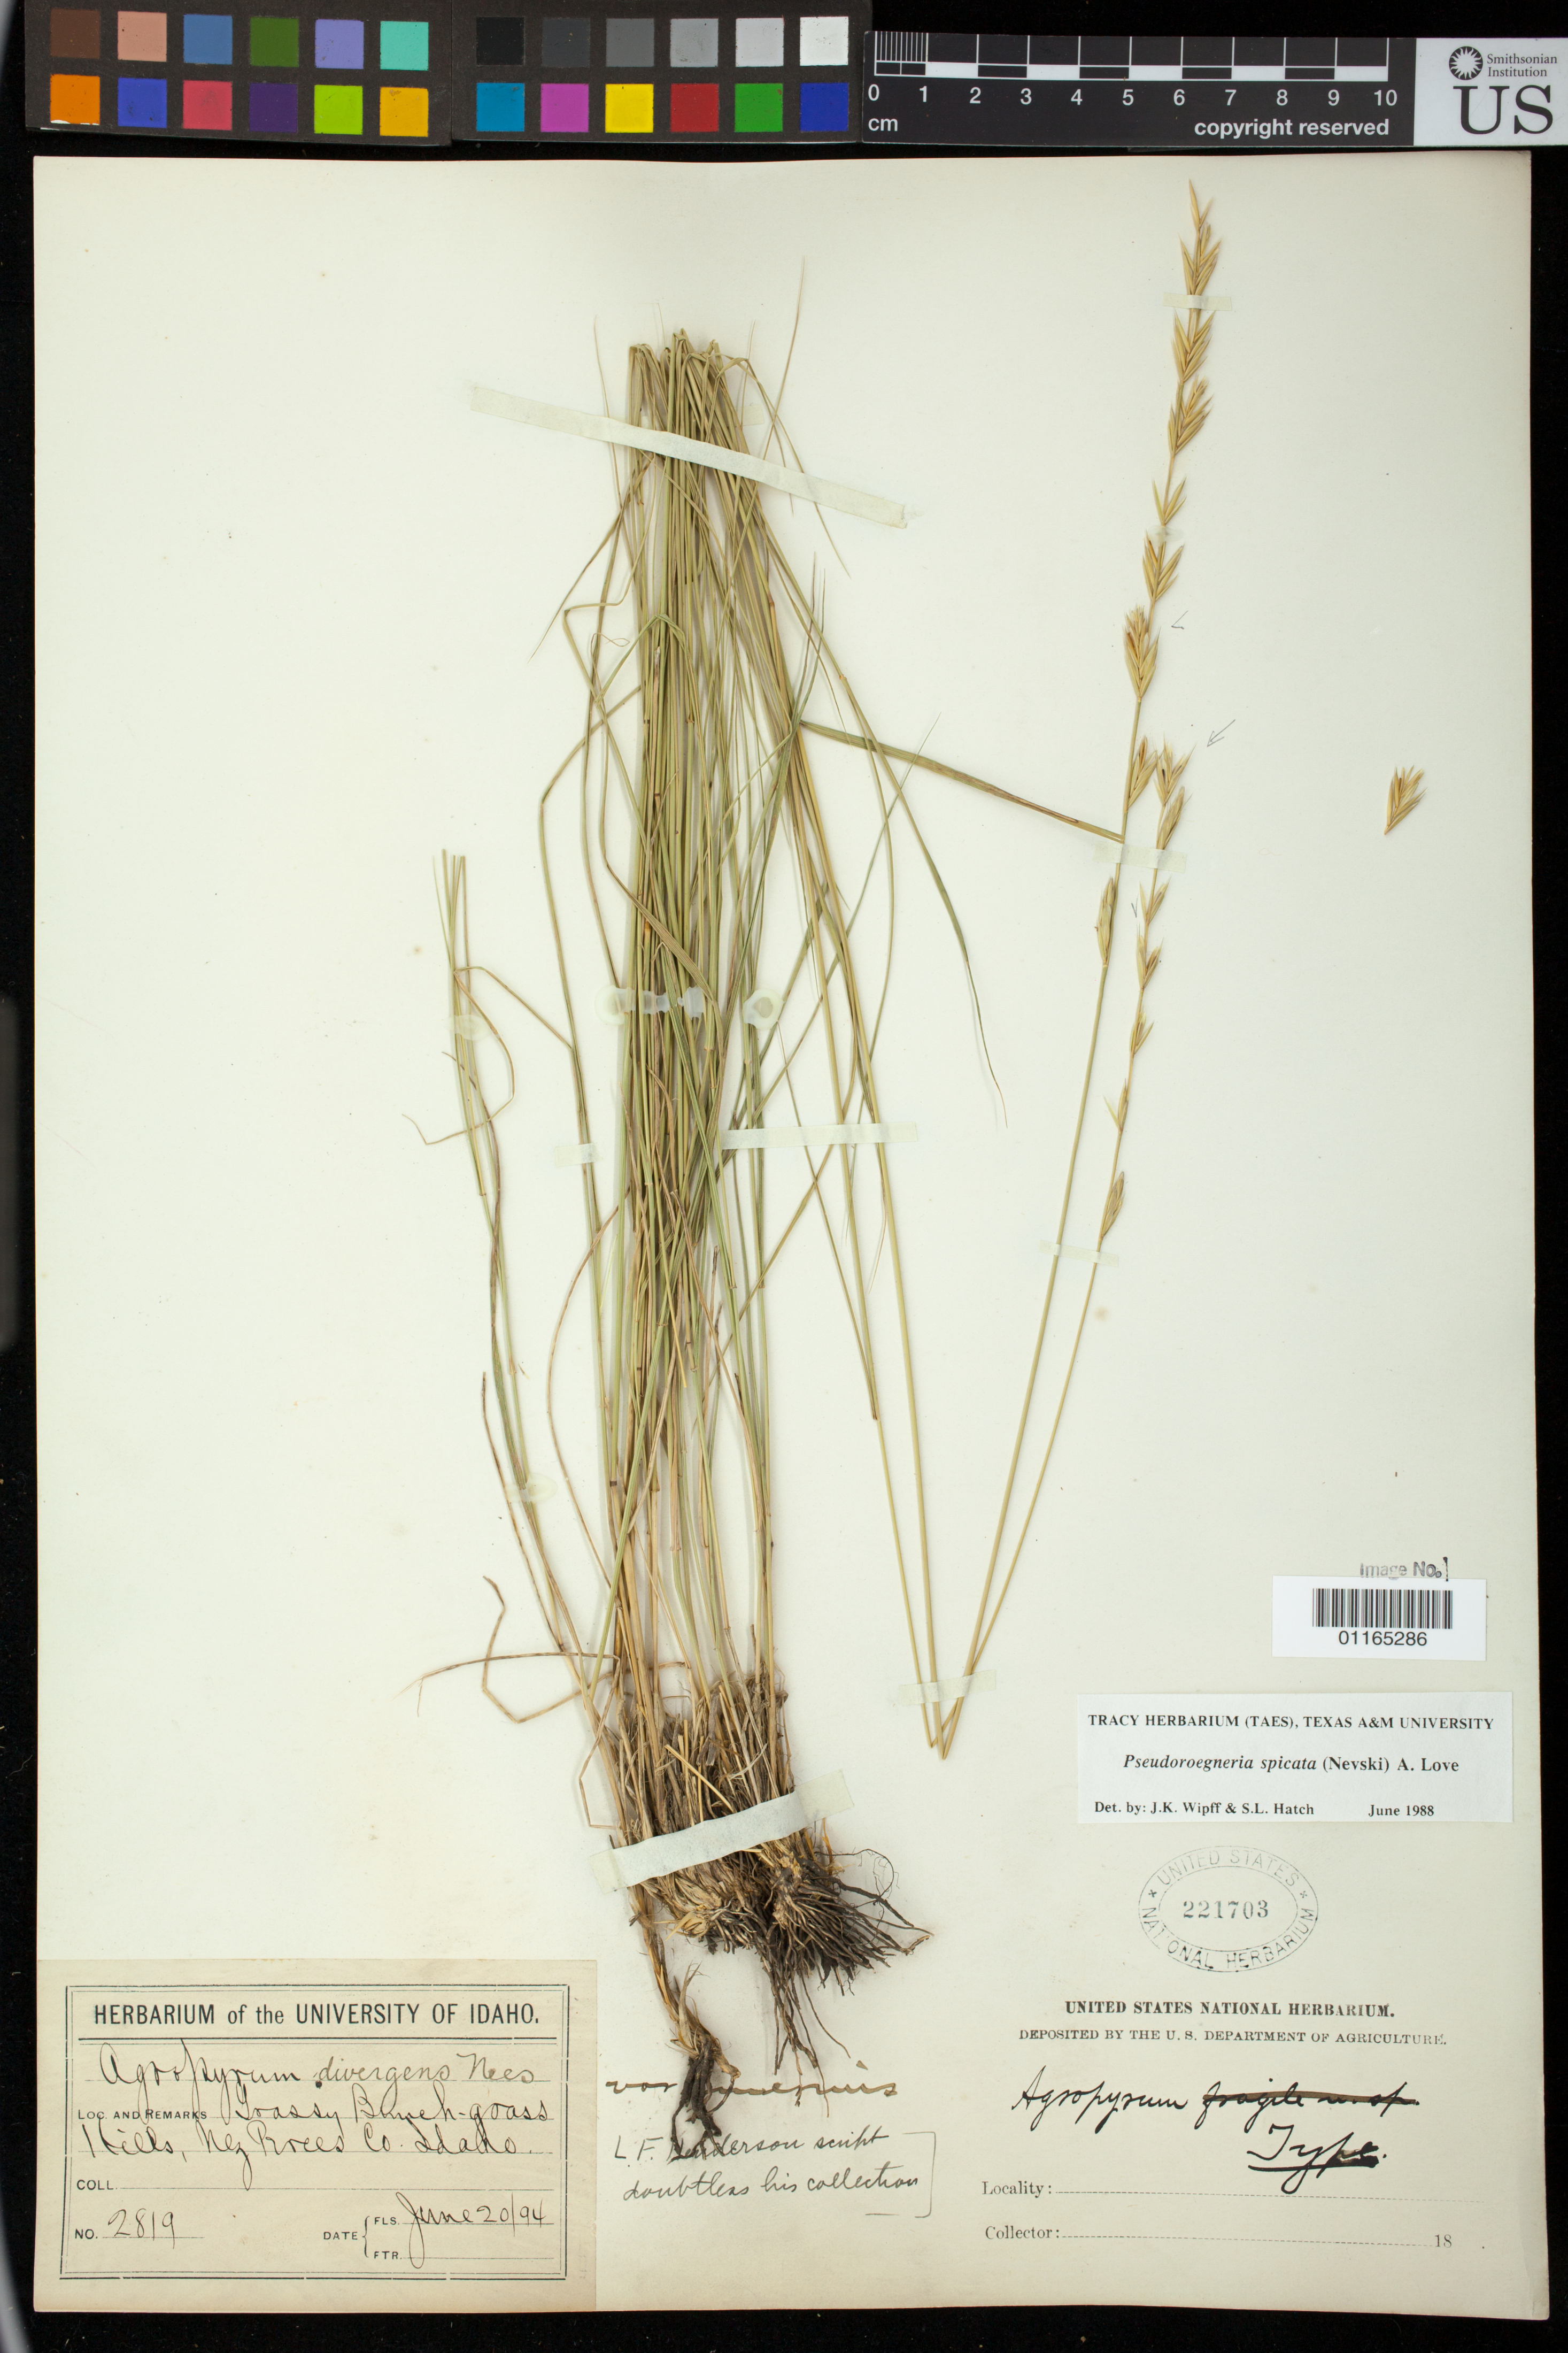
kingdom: Plantae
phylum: Tracheophyta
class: Liliopsida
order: Poales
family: Poaceae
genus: Agropyron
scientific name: Agropyron divergens var. inerme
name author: Scribn. & J.G. Sm.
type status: Syntype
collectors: L. F. Henderson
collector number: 2819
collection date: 1894-06-20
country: United States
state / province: Idaho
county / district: Nez Perces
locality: Nez Perces Co., Idaho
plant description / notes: ex herb Lamson Scribner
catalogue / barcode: US 221703